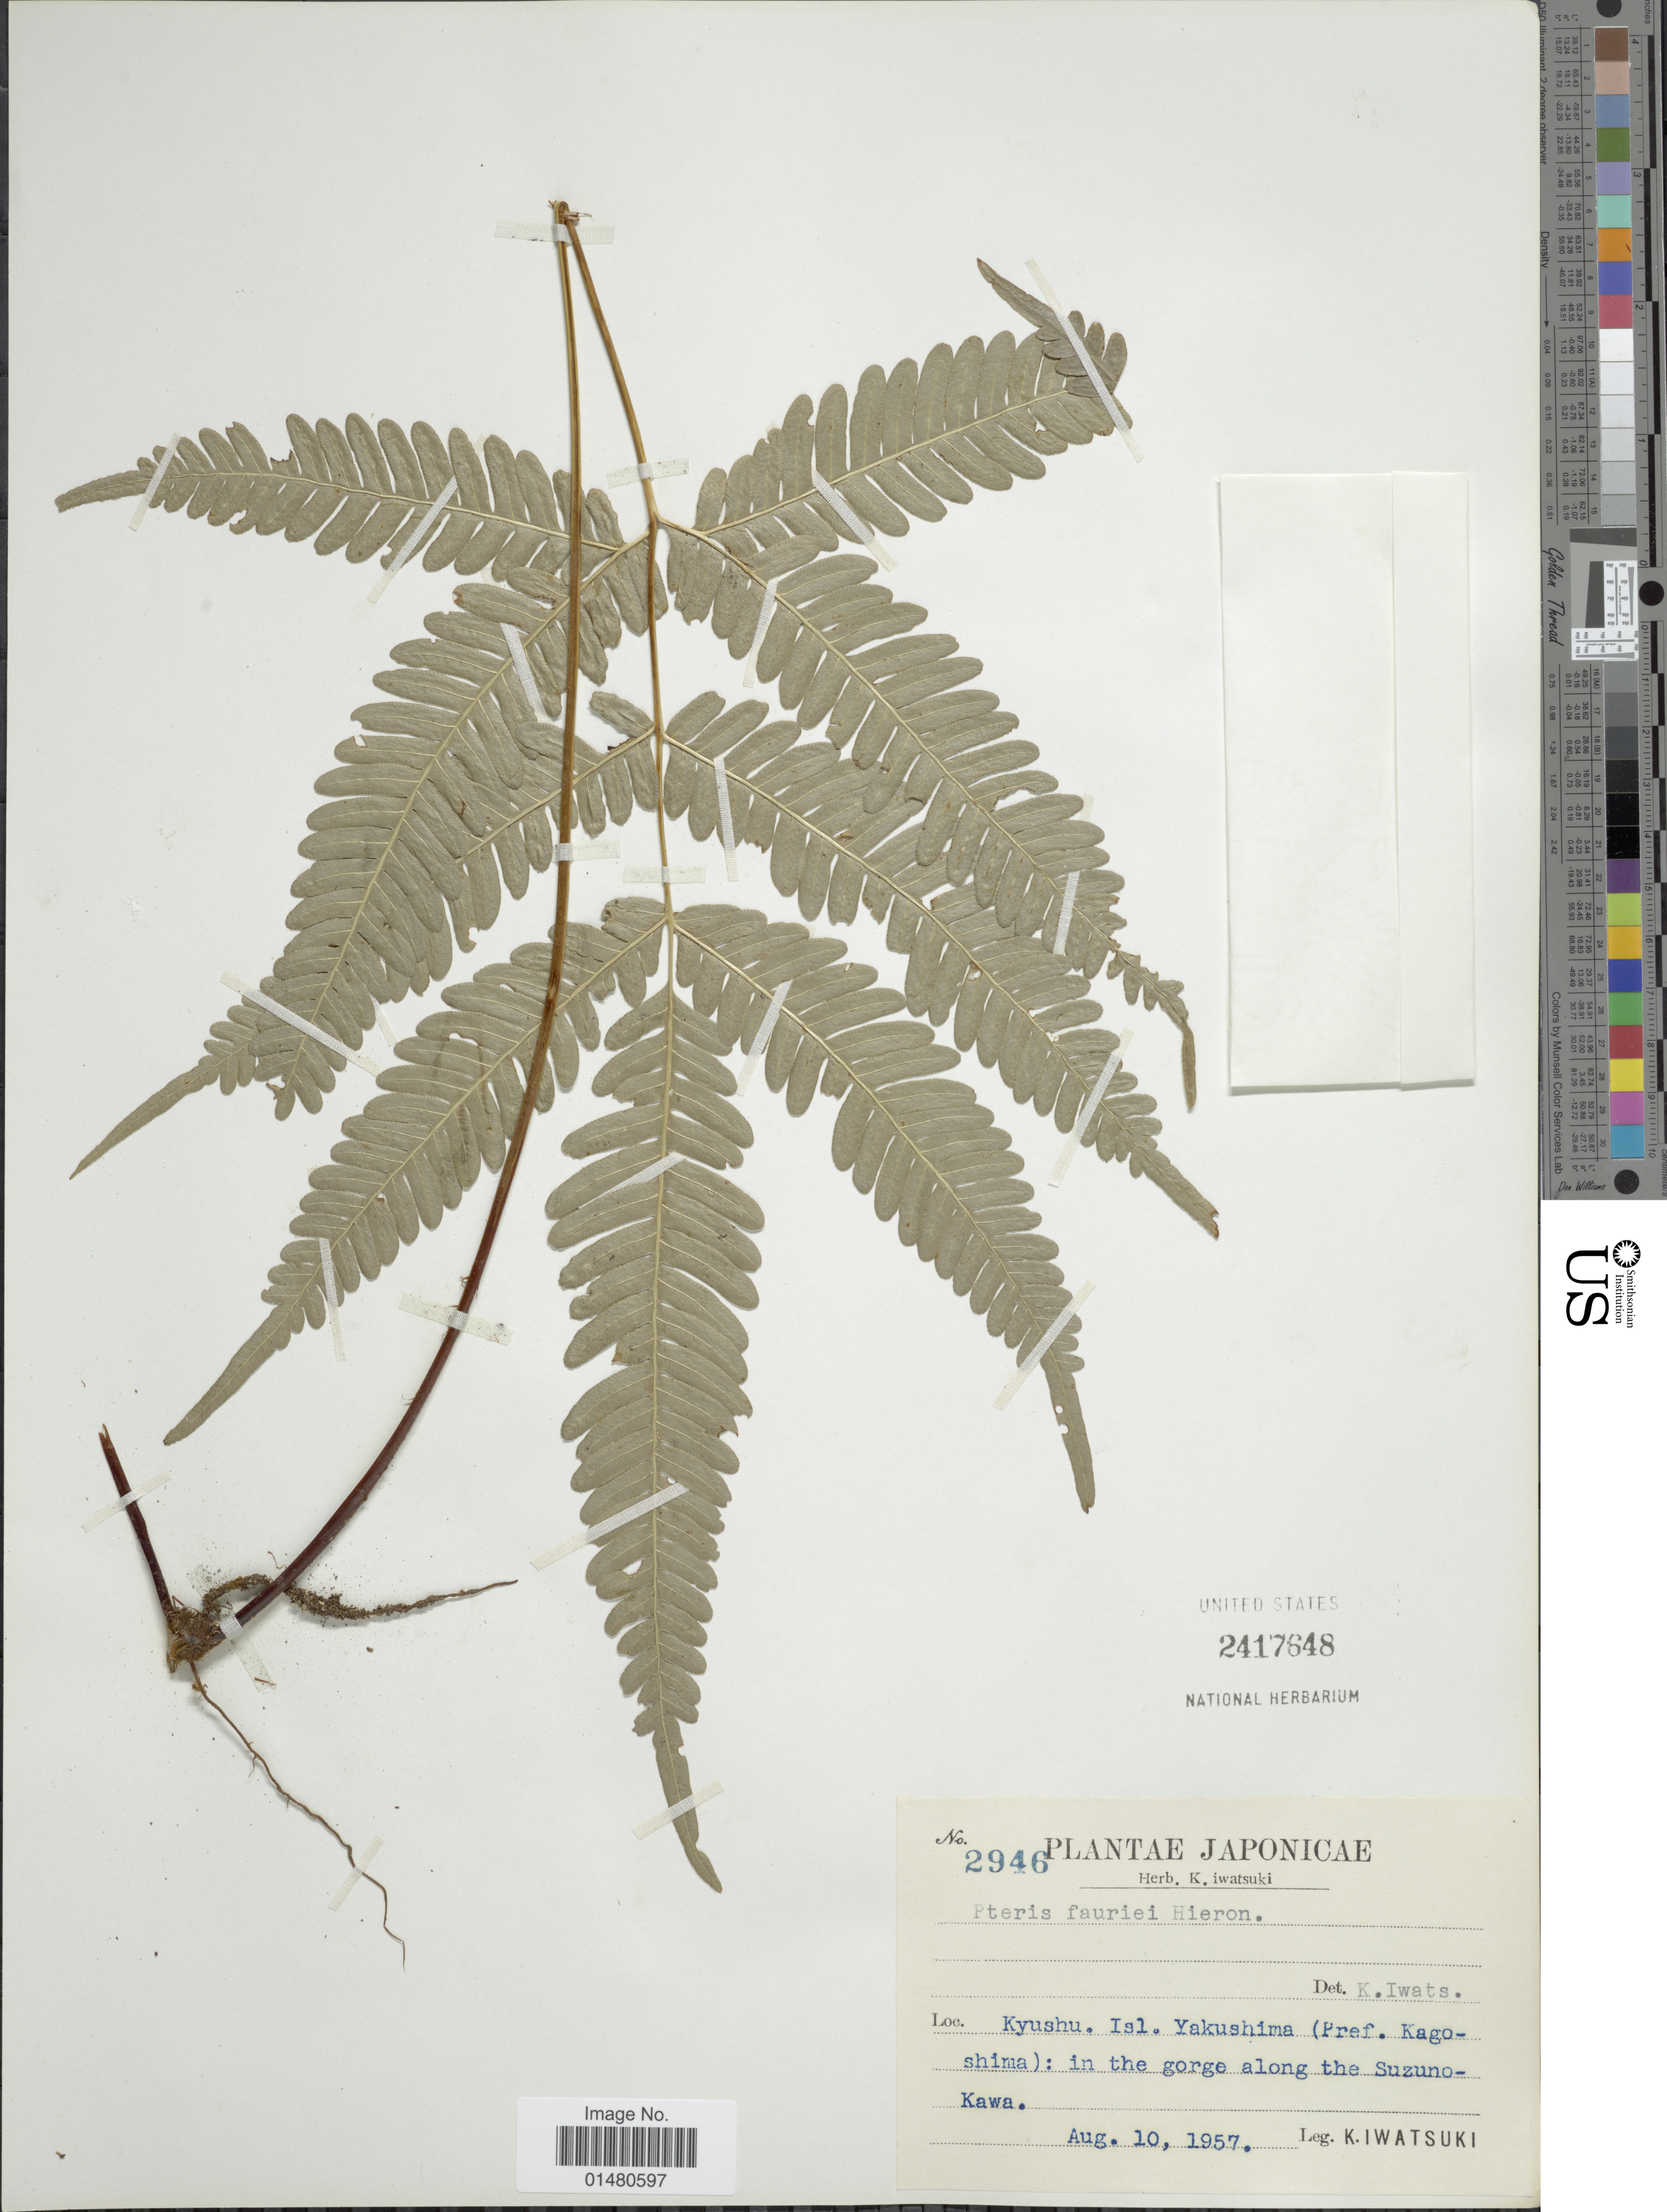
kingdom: Plantae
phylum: Tracheophyta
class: Polypodiopsida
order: Polypodiales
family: Pteridaceae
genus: Pteris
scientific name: Pteris fauriei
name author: Hieron.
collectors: K. Iwatsuki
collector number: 2946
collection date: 1957-08-10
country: Japan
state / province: Kagosima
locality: Kyushu Isl Yakushima (Pref Kagoshima): in the gorge along the Suzuno-Kawa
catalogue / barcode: US 2417648